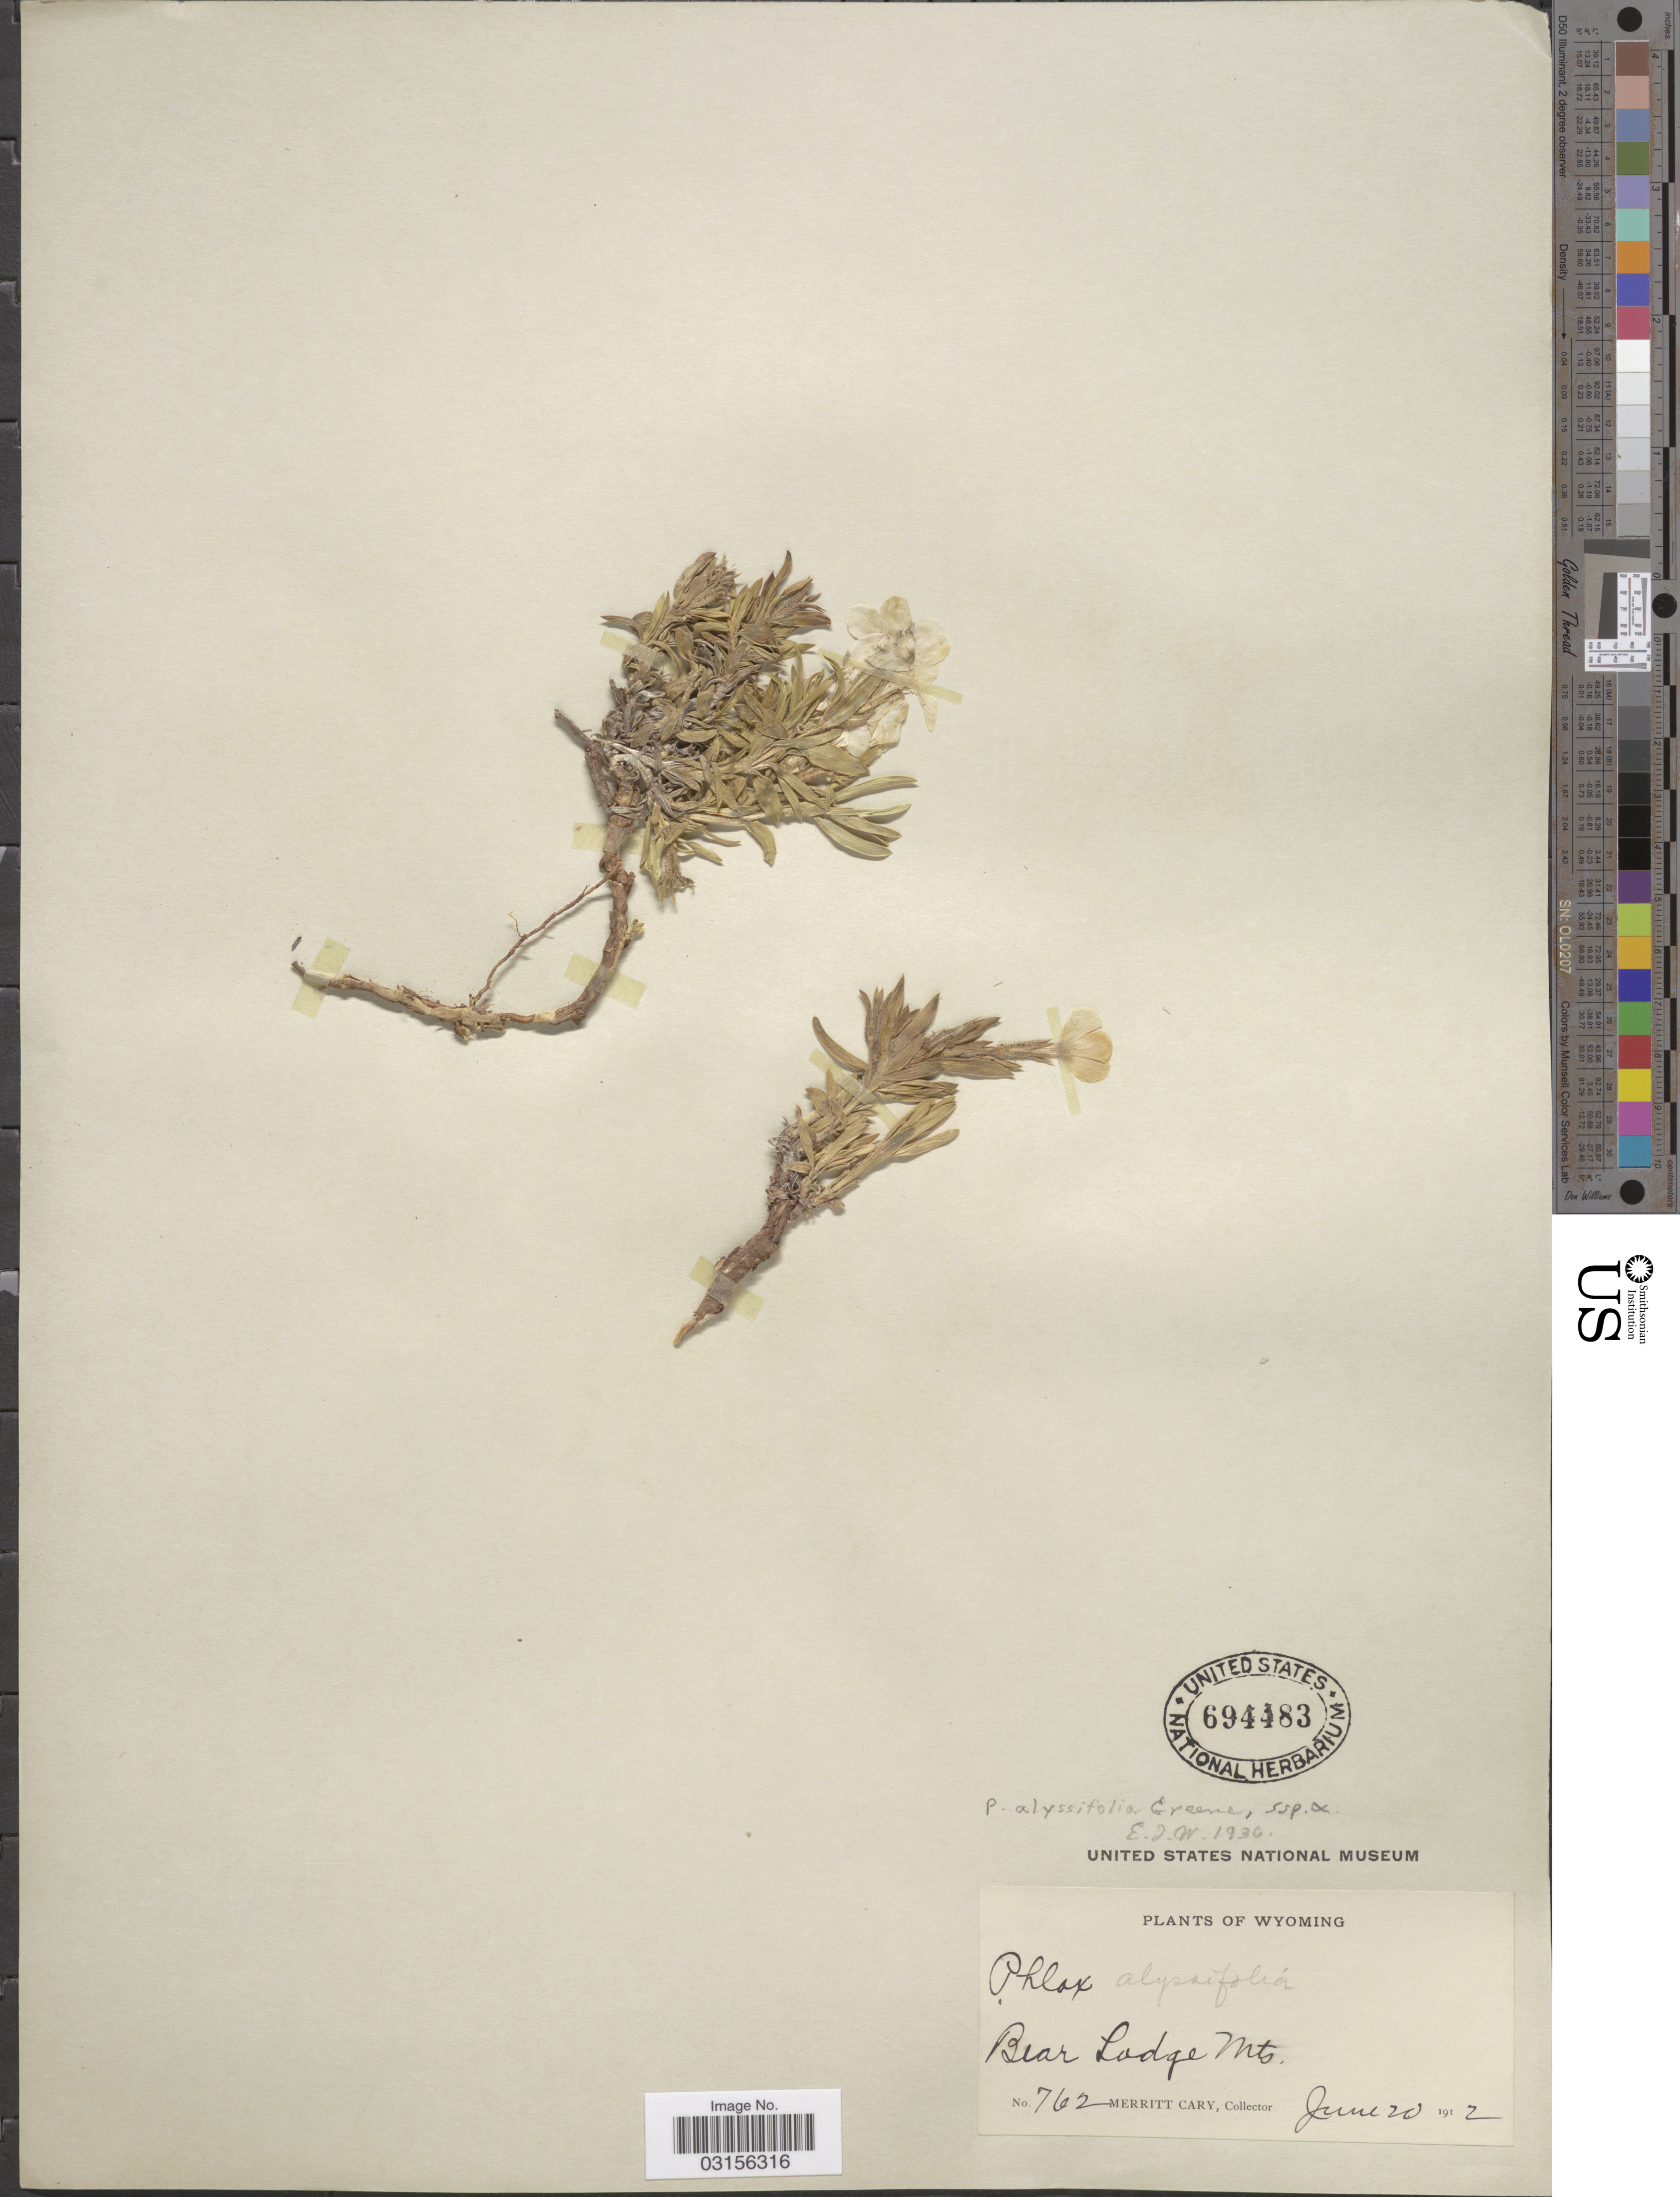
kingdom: Plantae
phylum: Tracheophyta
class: Magnoliopsida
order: Ericales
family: Polemoniaceae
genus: Phlox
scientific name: Phlox alyssifolia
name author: Greene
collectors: M. Cary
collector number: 762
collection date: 1912-06-20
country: United States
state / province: Wyoming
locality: Bear Lodge Mts.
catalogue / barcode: US 694483